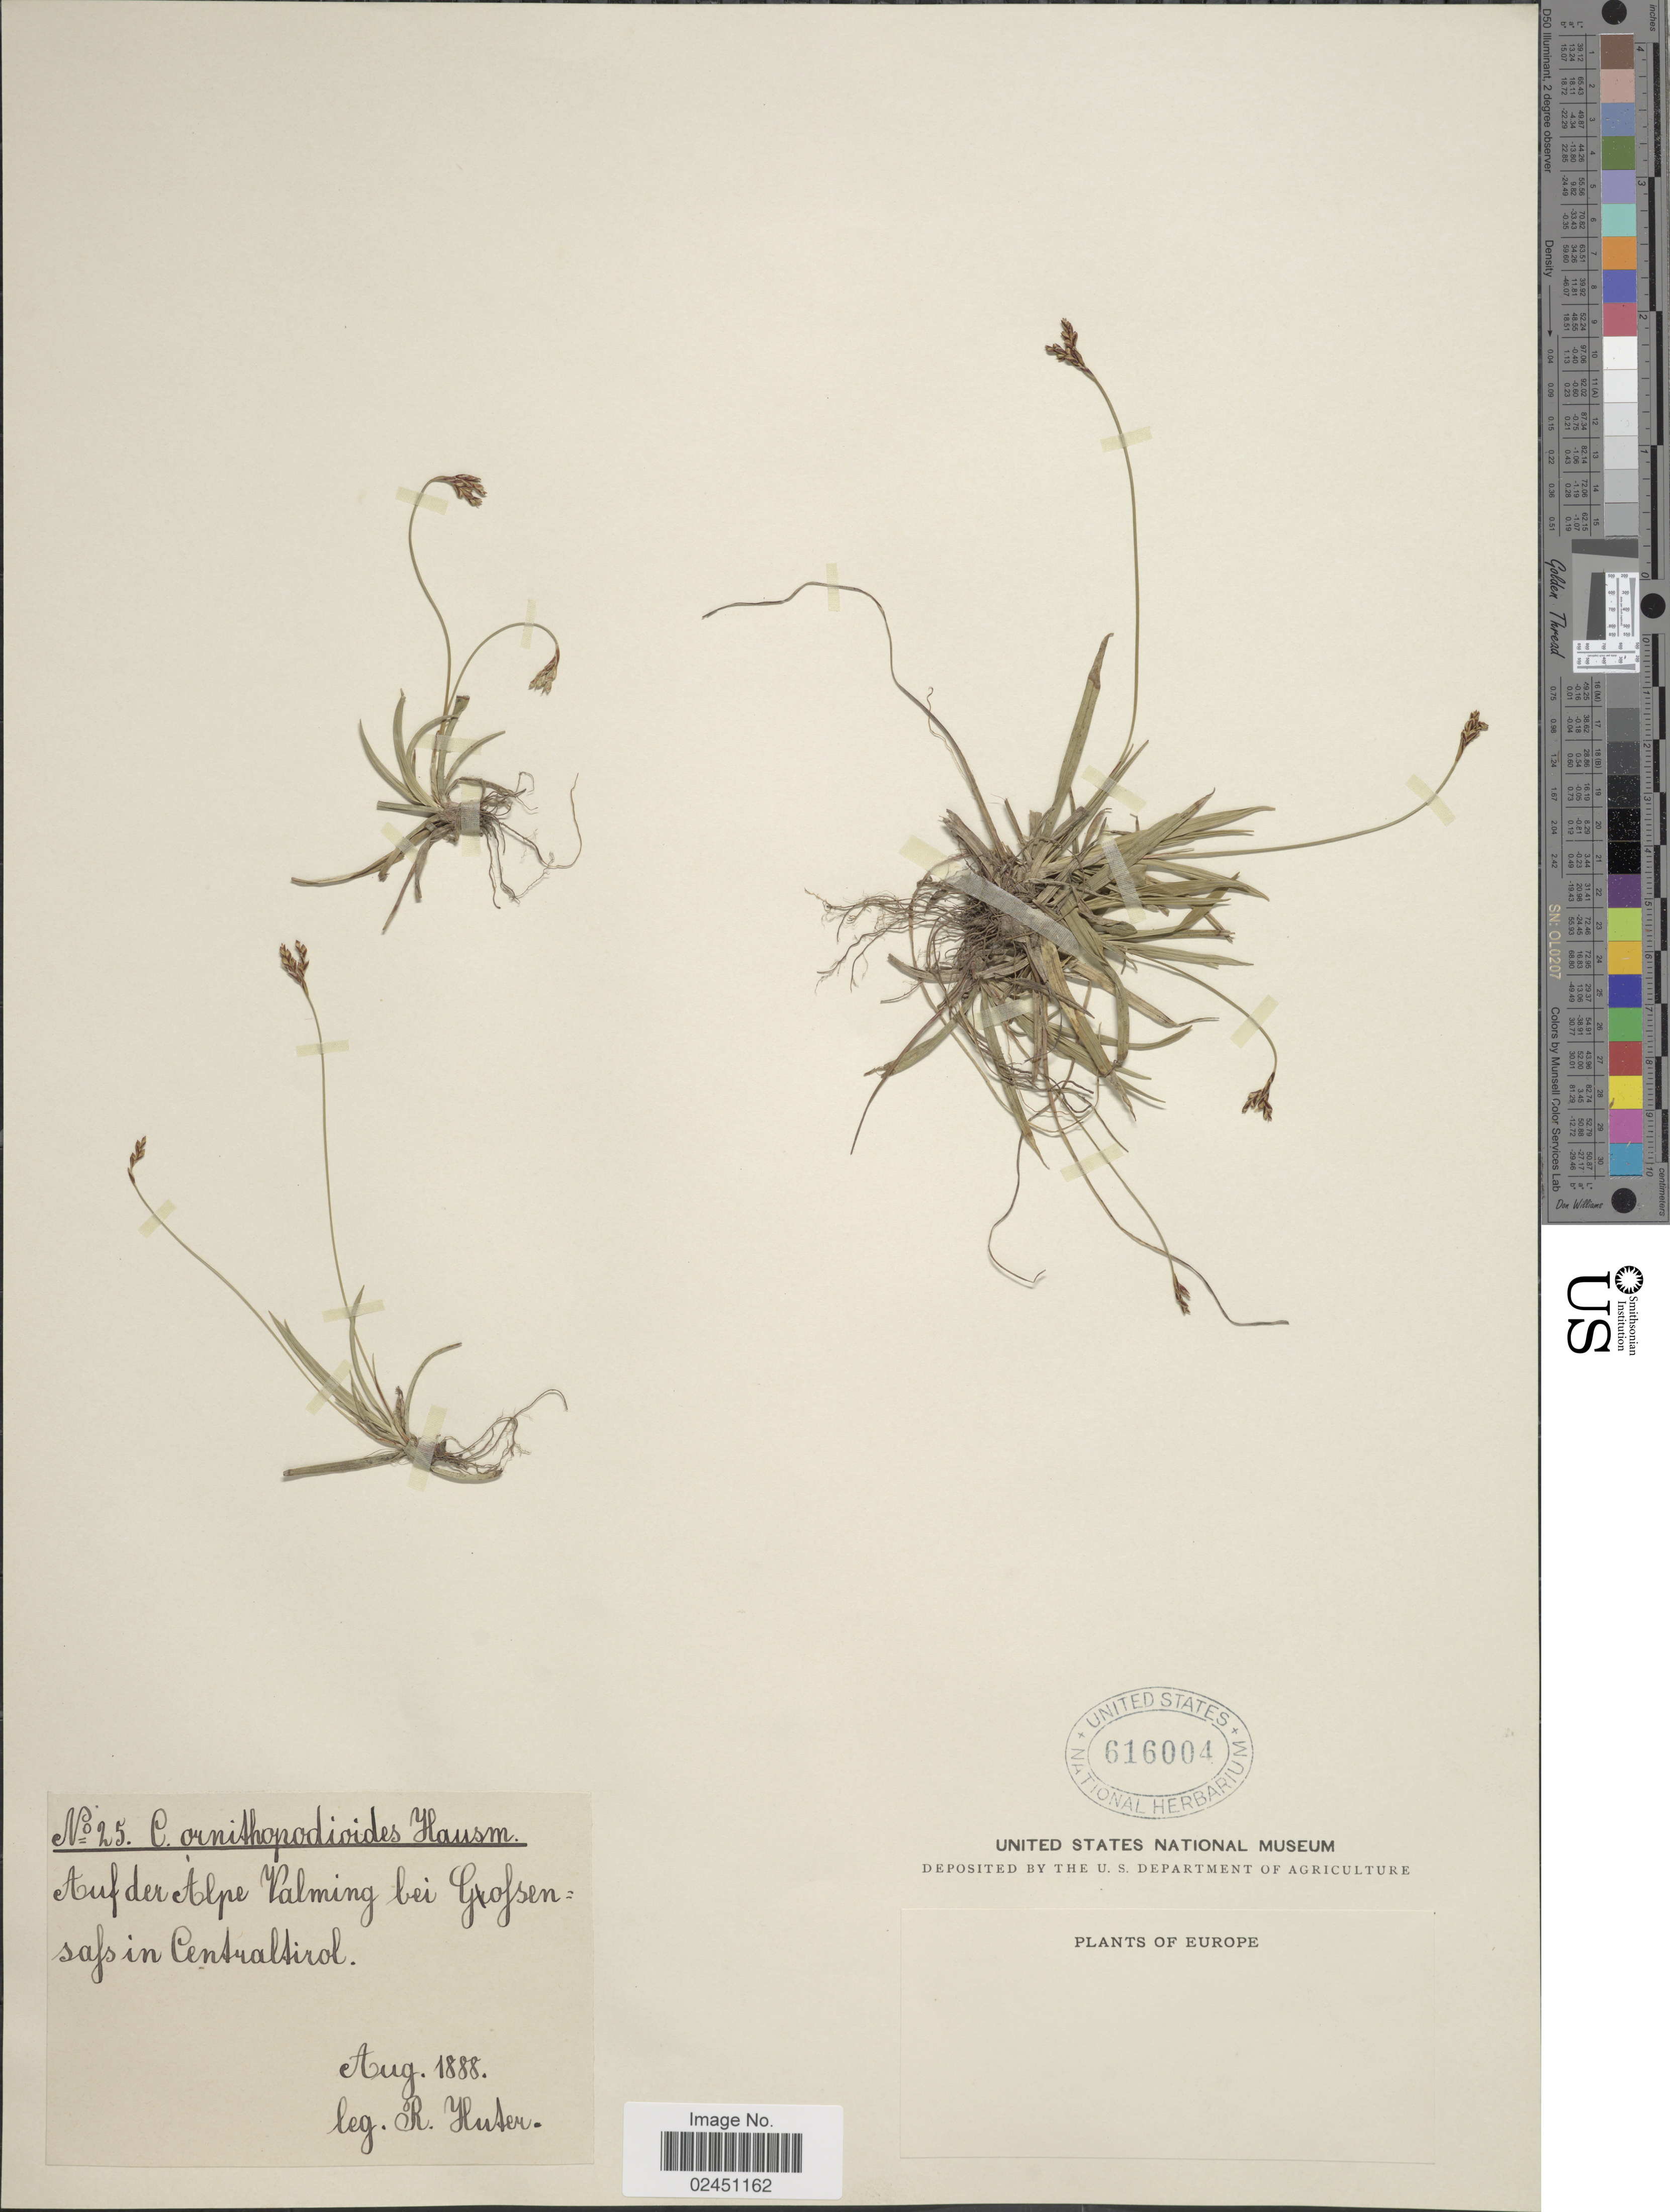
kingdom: Plantae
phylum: Tracheophyta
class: Liliopsida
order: Poales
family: Cyperaceae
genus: Carex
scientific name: Carex ornithopodioides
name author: Hausm.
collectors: R. Huter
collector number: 25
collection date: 1888-08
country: Austria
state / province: Tirol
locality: Auf der Alpe Valming bei Gofsen safs in Centraltirol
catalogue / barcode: US 616004